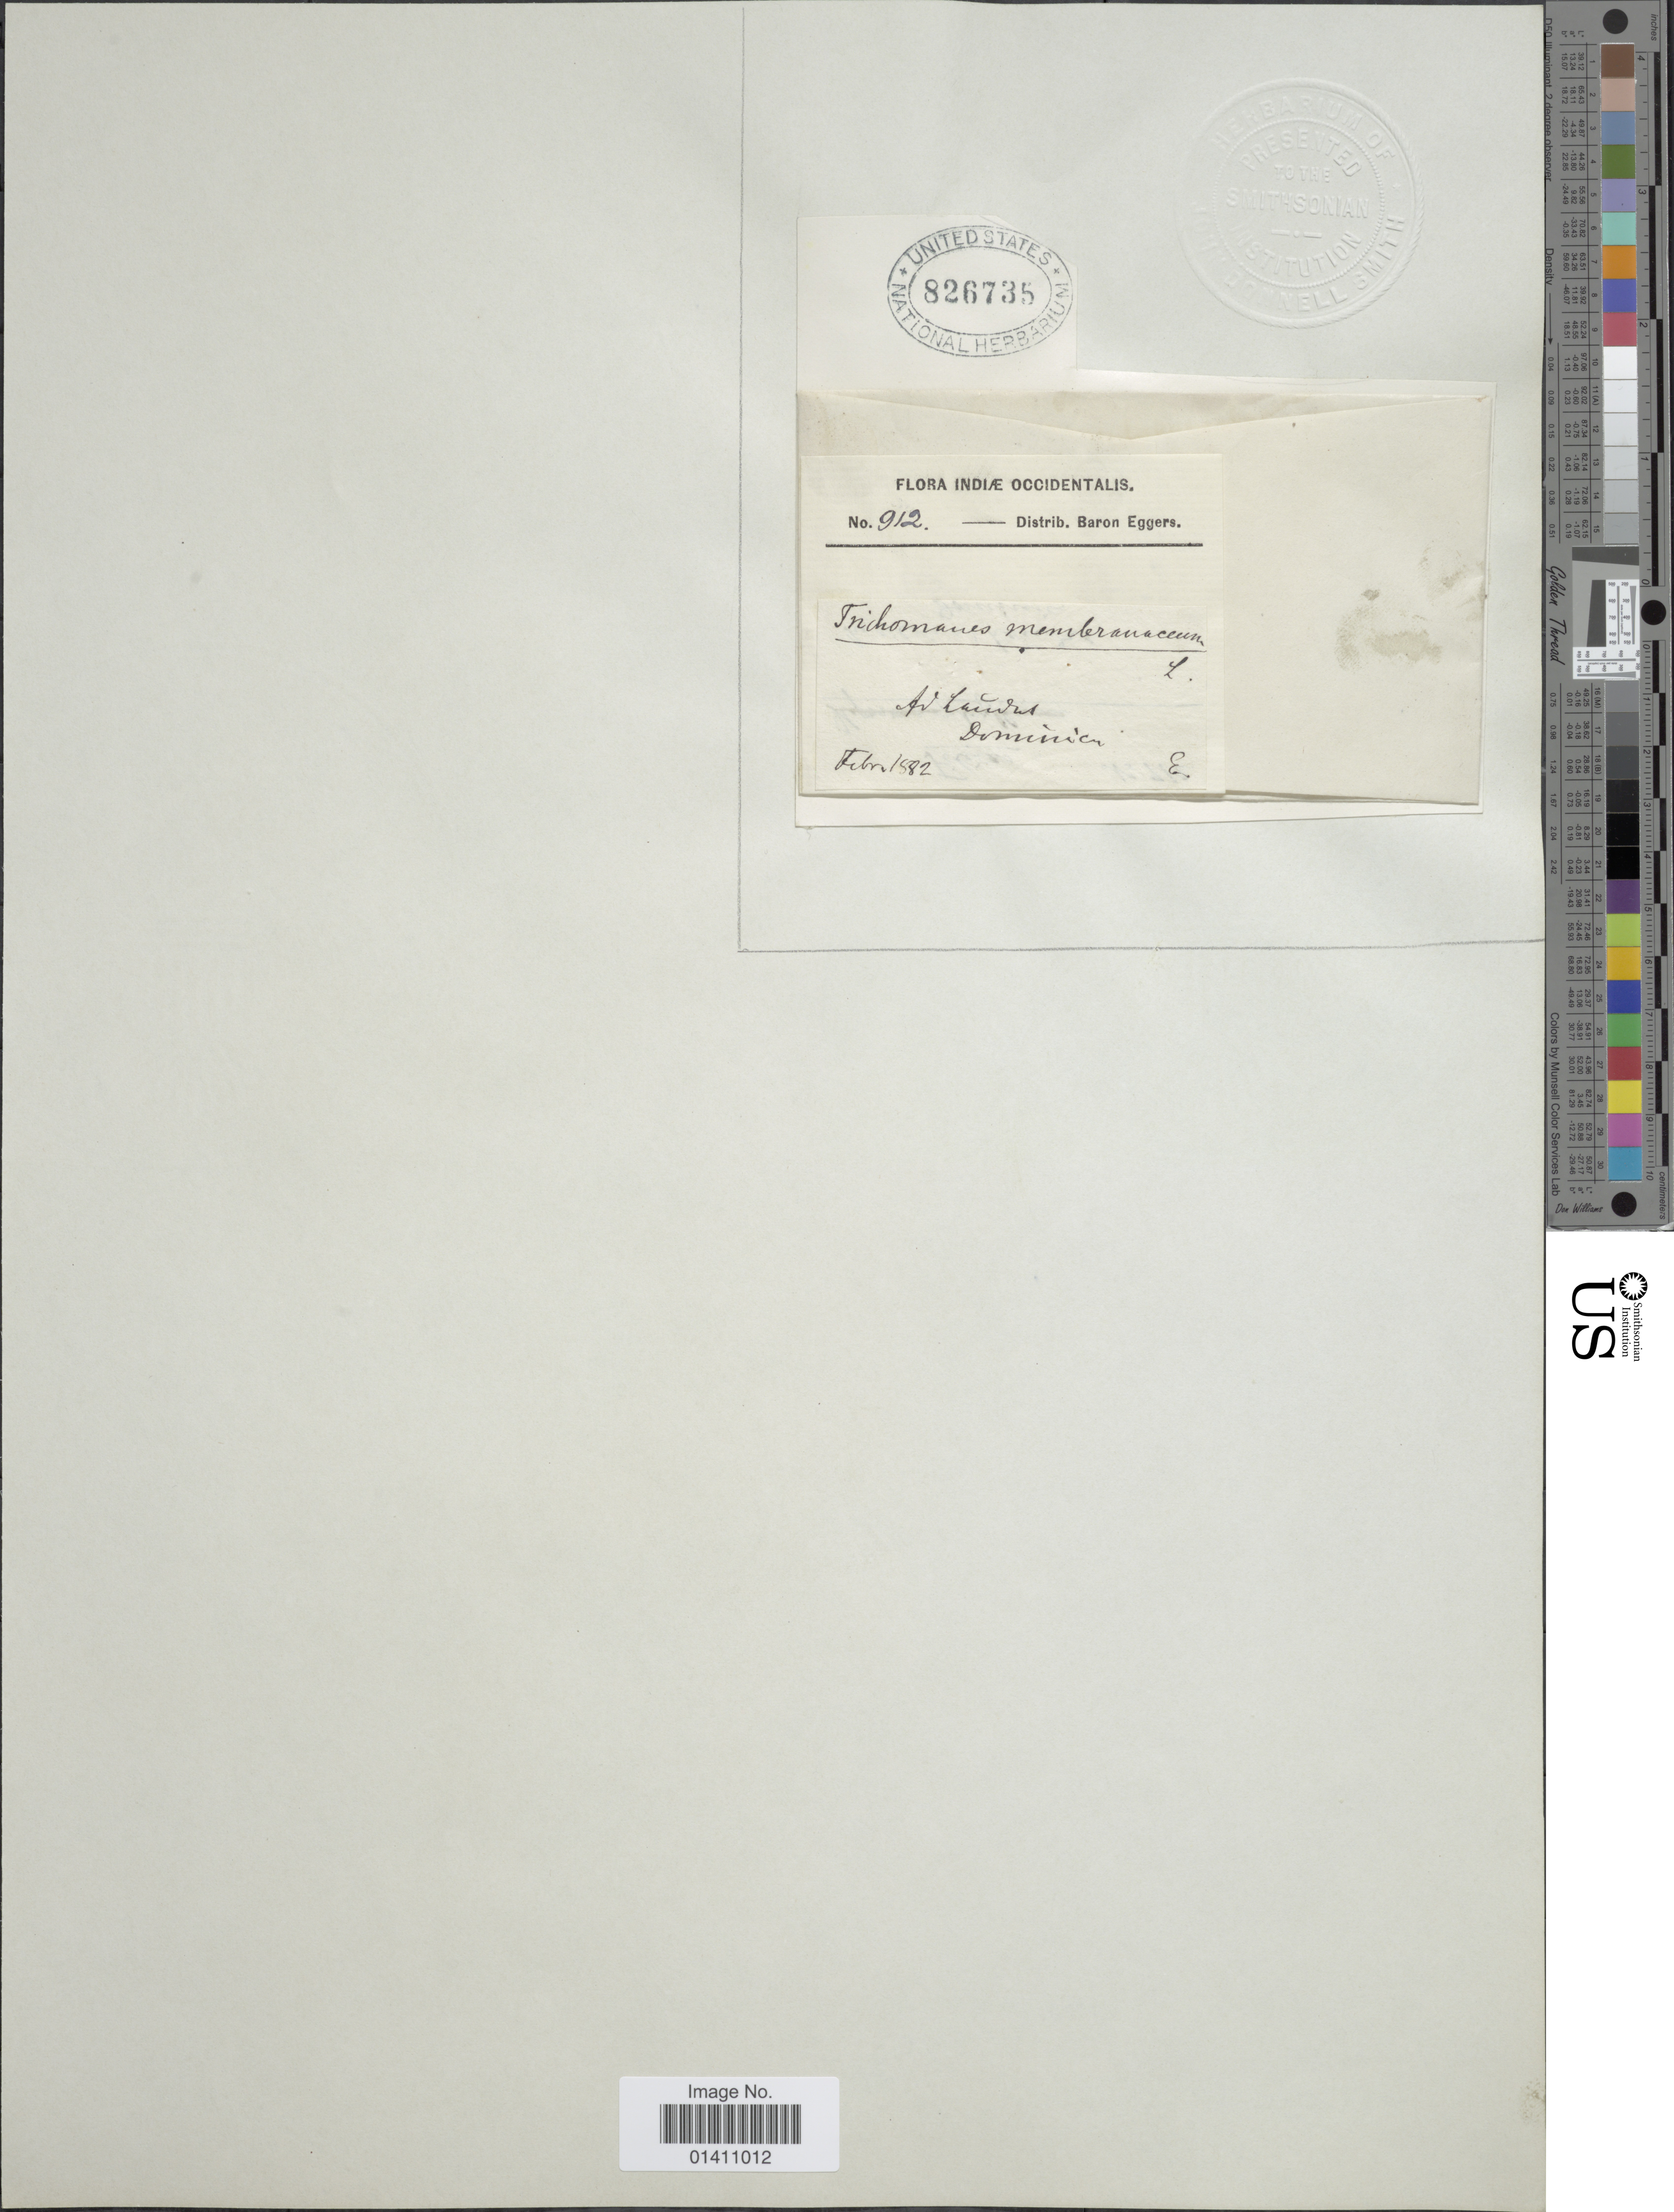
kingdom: Plantae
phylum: Tracheophyta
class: Polypodiopsida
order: Hymenophyllales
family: Hymenophyllaceae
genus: Didymoglossum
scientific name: Didymoglossum membranaceum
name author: (L.) Vareschi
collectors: H. F. A. von Eggers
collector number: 912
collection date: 1882-02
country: Dominica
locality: Ad Laudat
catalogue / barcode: US 826735